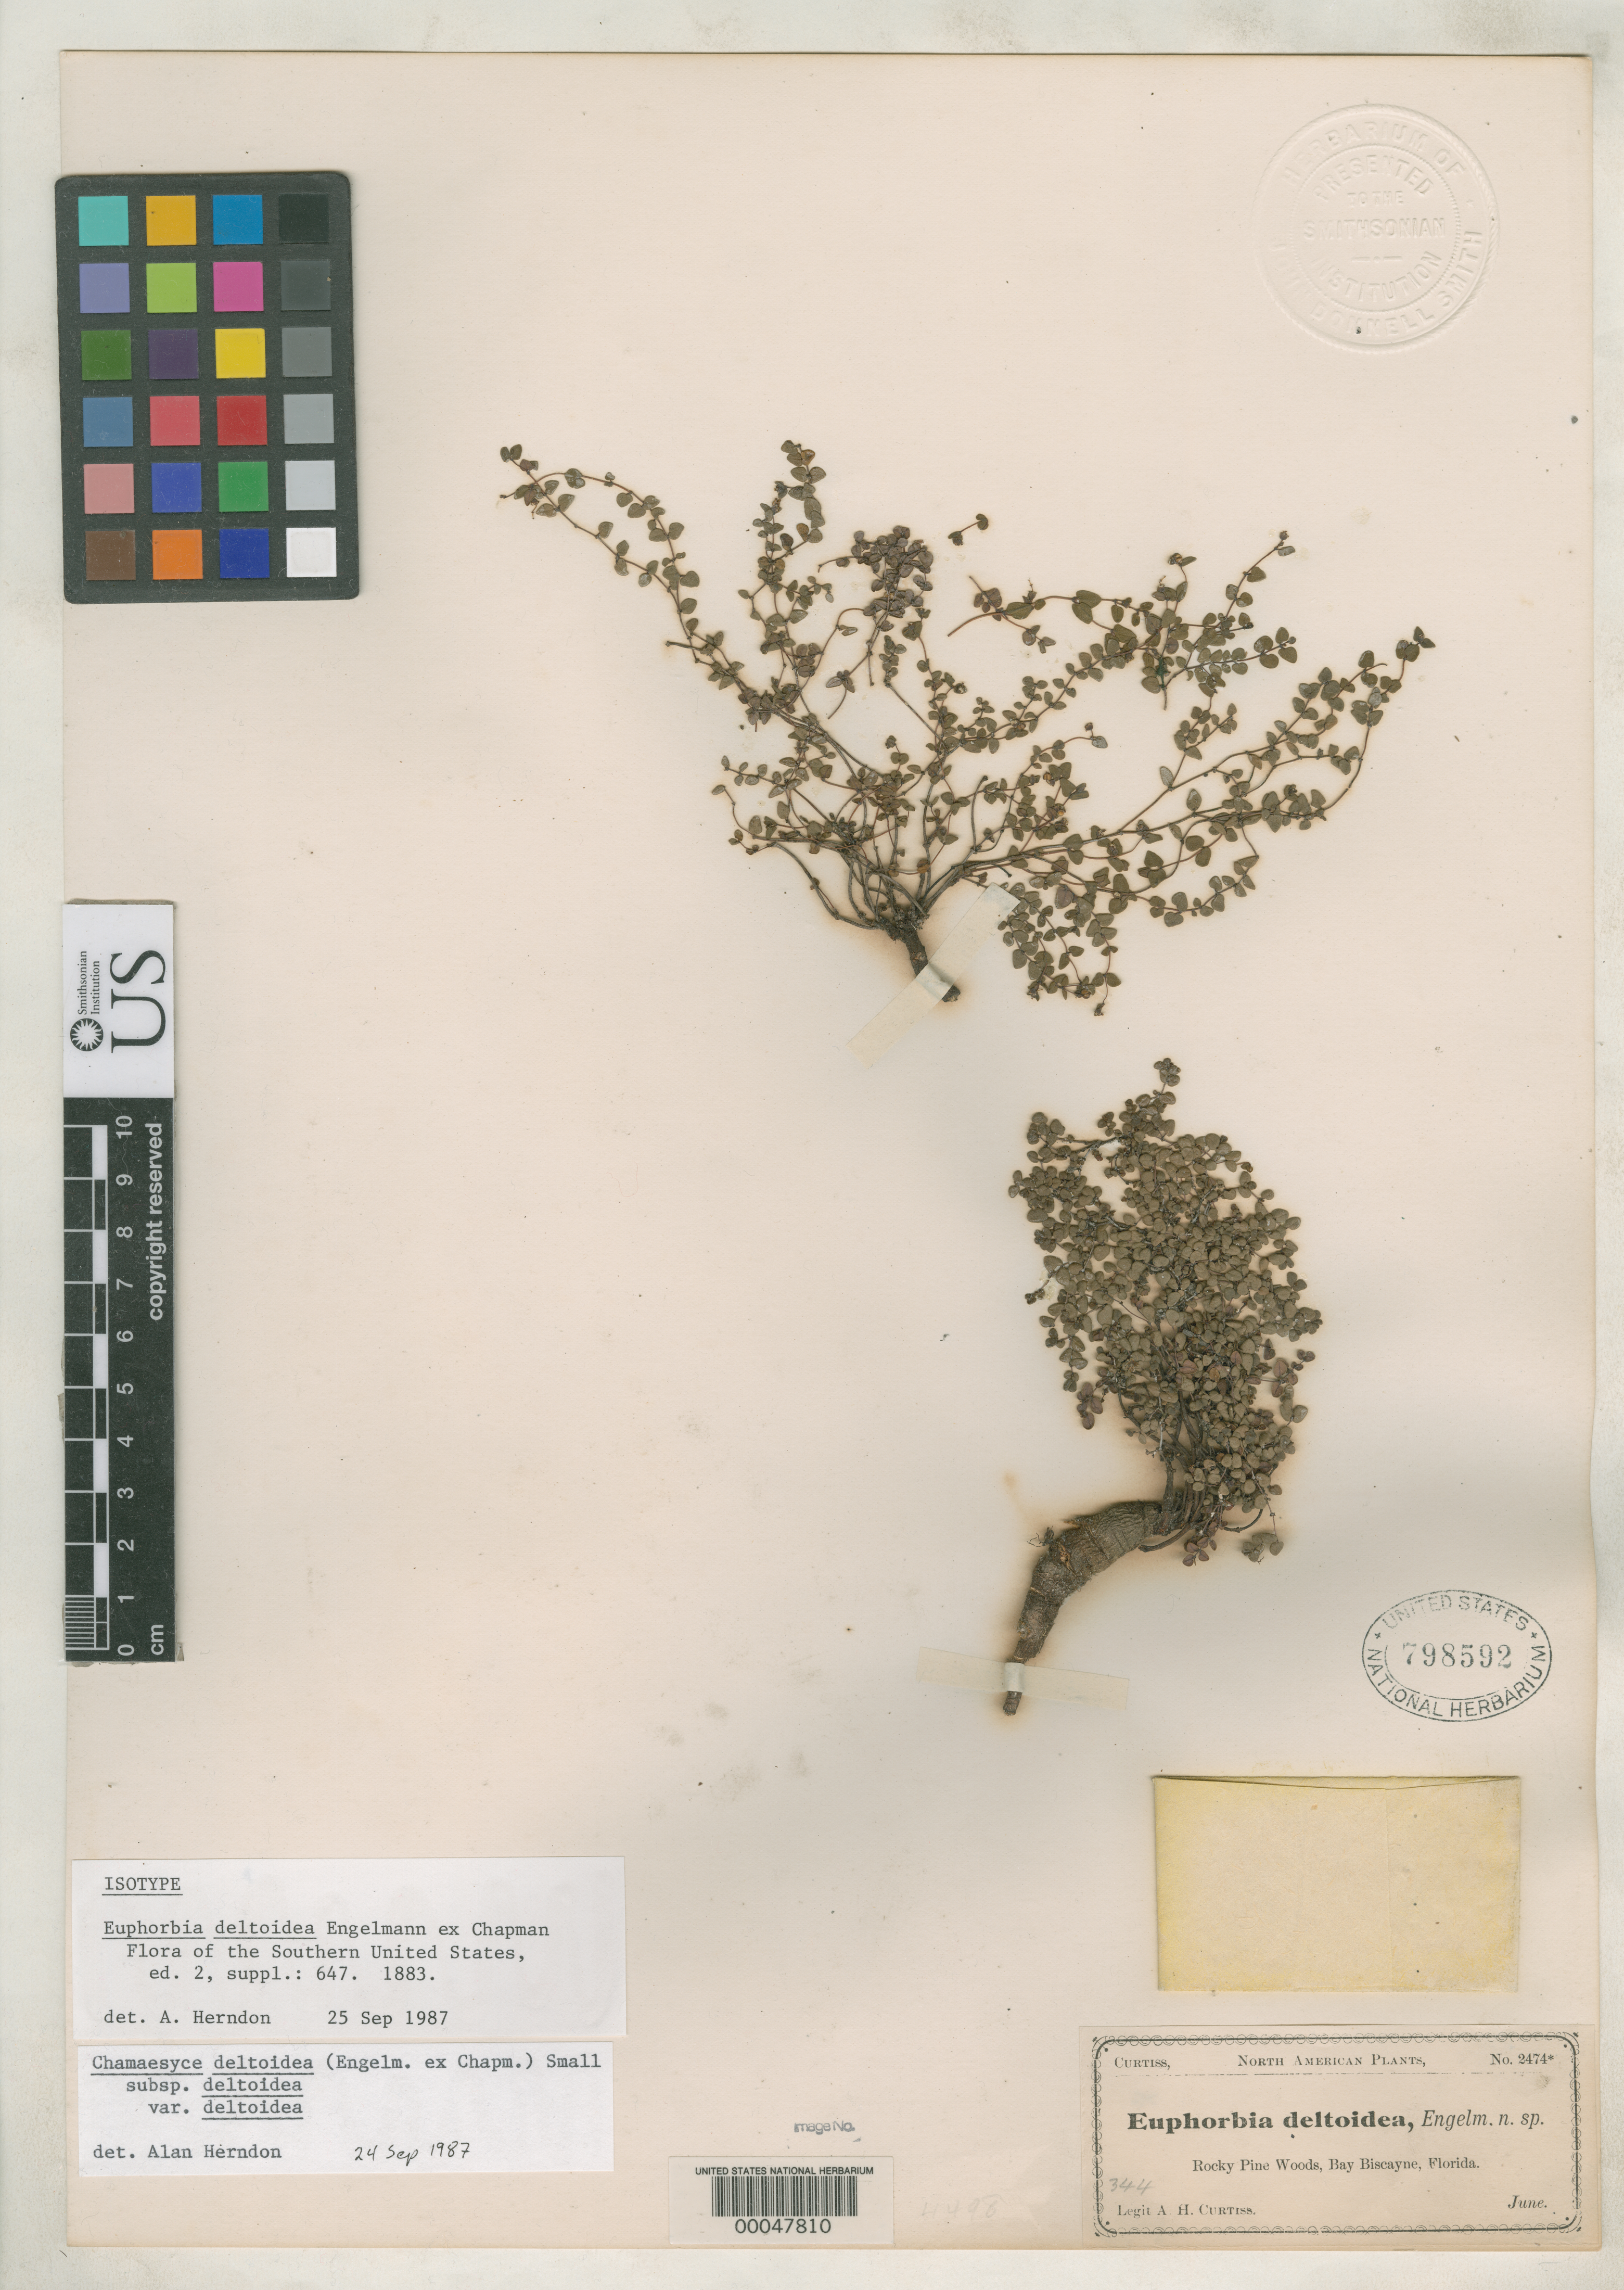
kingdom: Plantae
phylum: Tracheophyta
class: Magnoliopsida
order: Malpighiales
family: Euphorbiaceae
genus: Euphorbia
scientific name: Euphorbia deltoidea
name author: Engelm. ex Chapm.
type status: Isosyntype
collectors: A. H. Curtiss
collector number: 2474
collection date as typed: Jun 1881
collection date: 1881-06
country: United States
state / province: Florida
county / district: Dade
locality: Biscayne Bay.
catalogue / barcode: US 798592